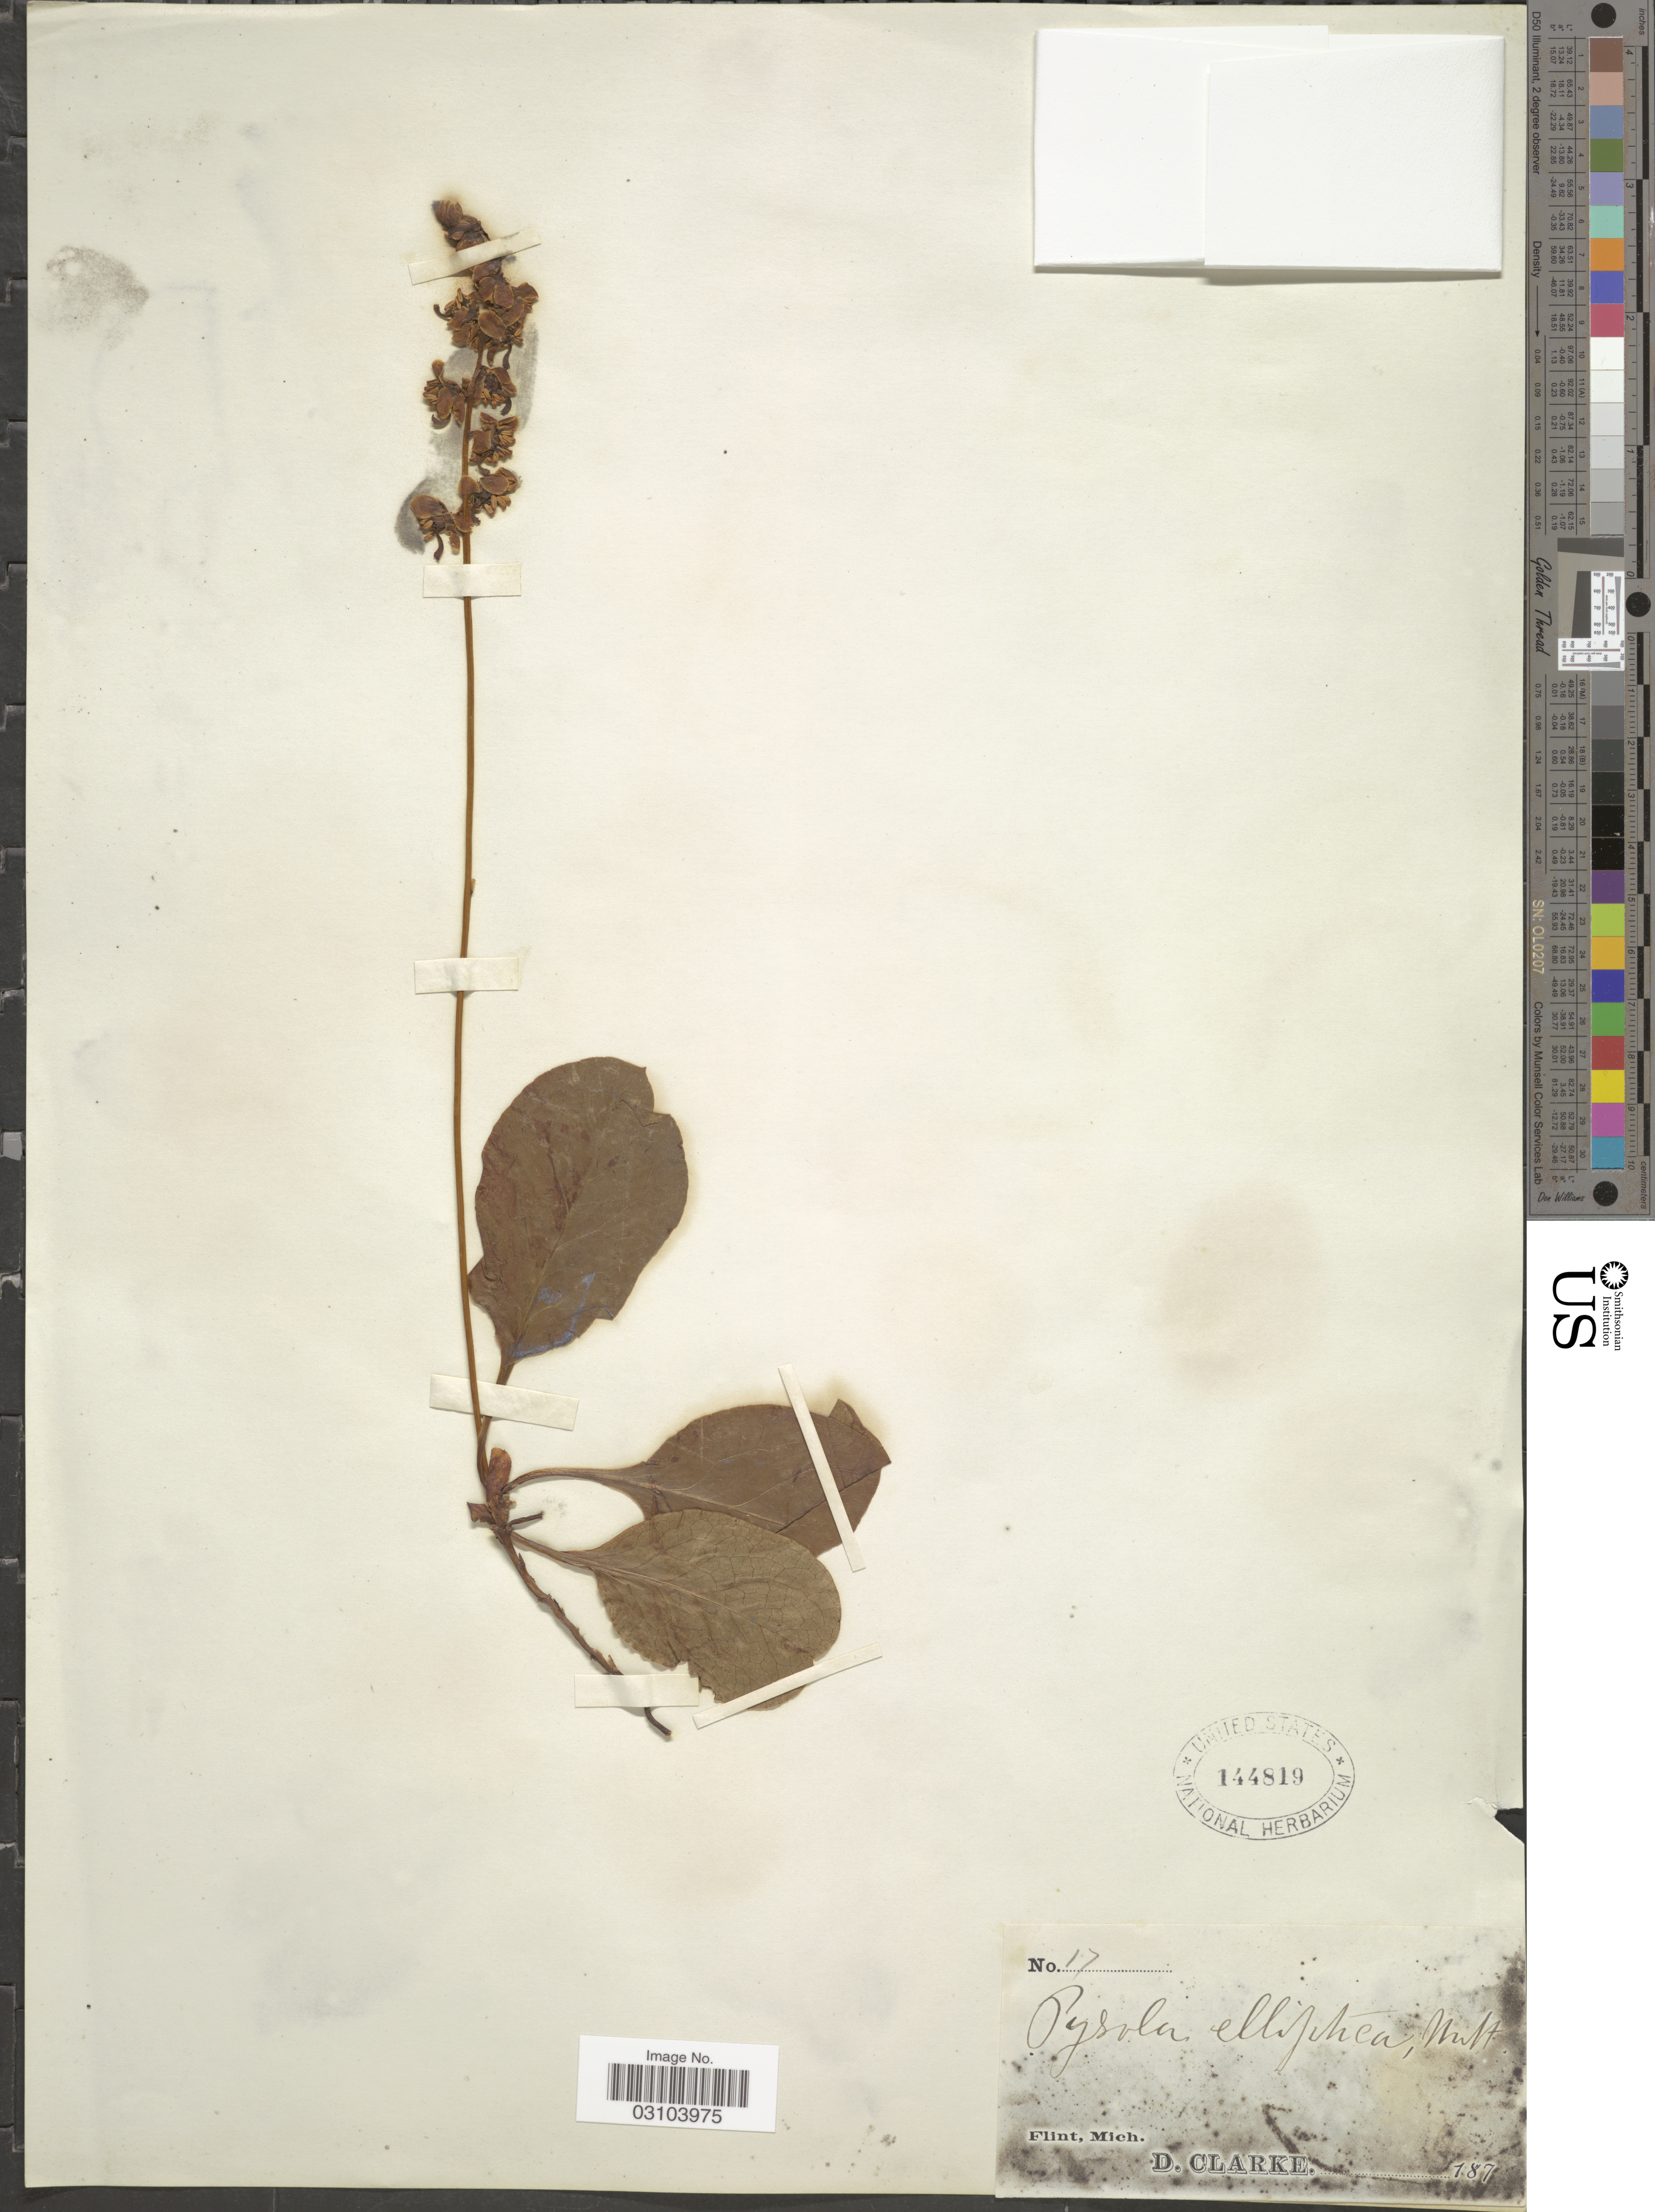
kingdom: Plantae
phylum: Tracheophyta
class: Magnoliopsida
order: Ericales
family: Ericaceae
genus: Pyrola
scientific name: Pyrola elliptica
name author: Nutt.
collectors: D. Clarke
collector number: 17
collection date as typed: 187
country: United States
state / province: Michigan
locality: Flint, Mich.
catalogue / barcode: US 144819